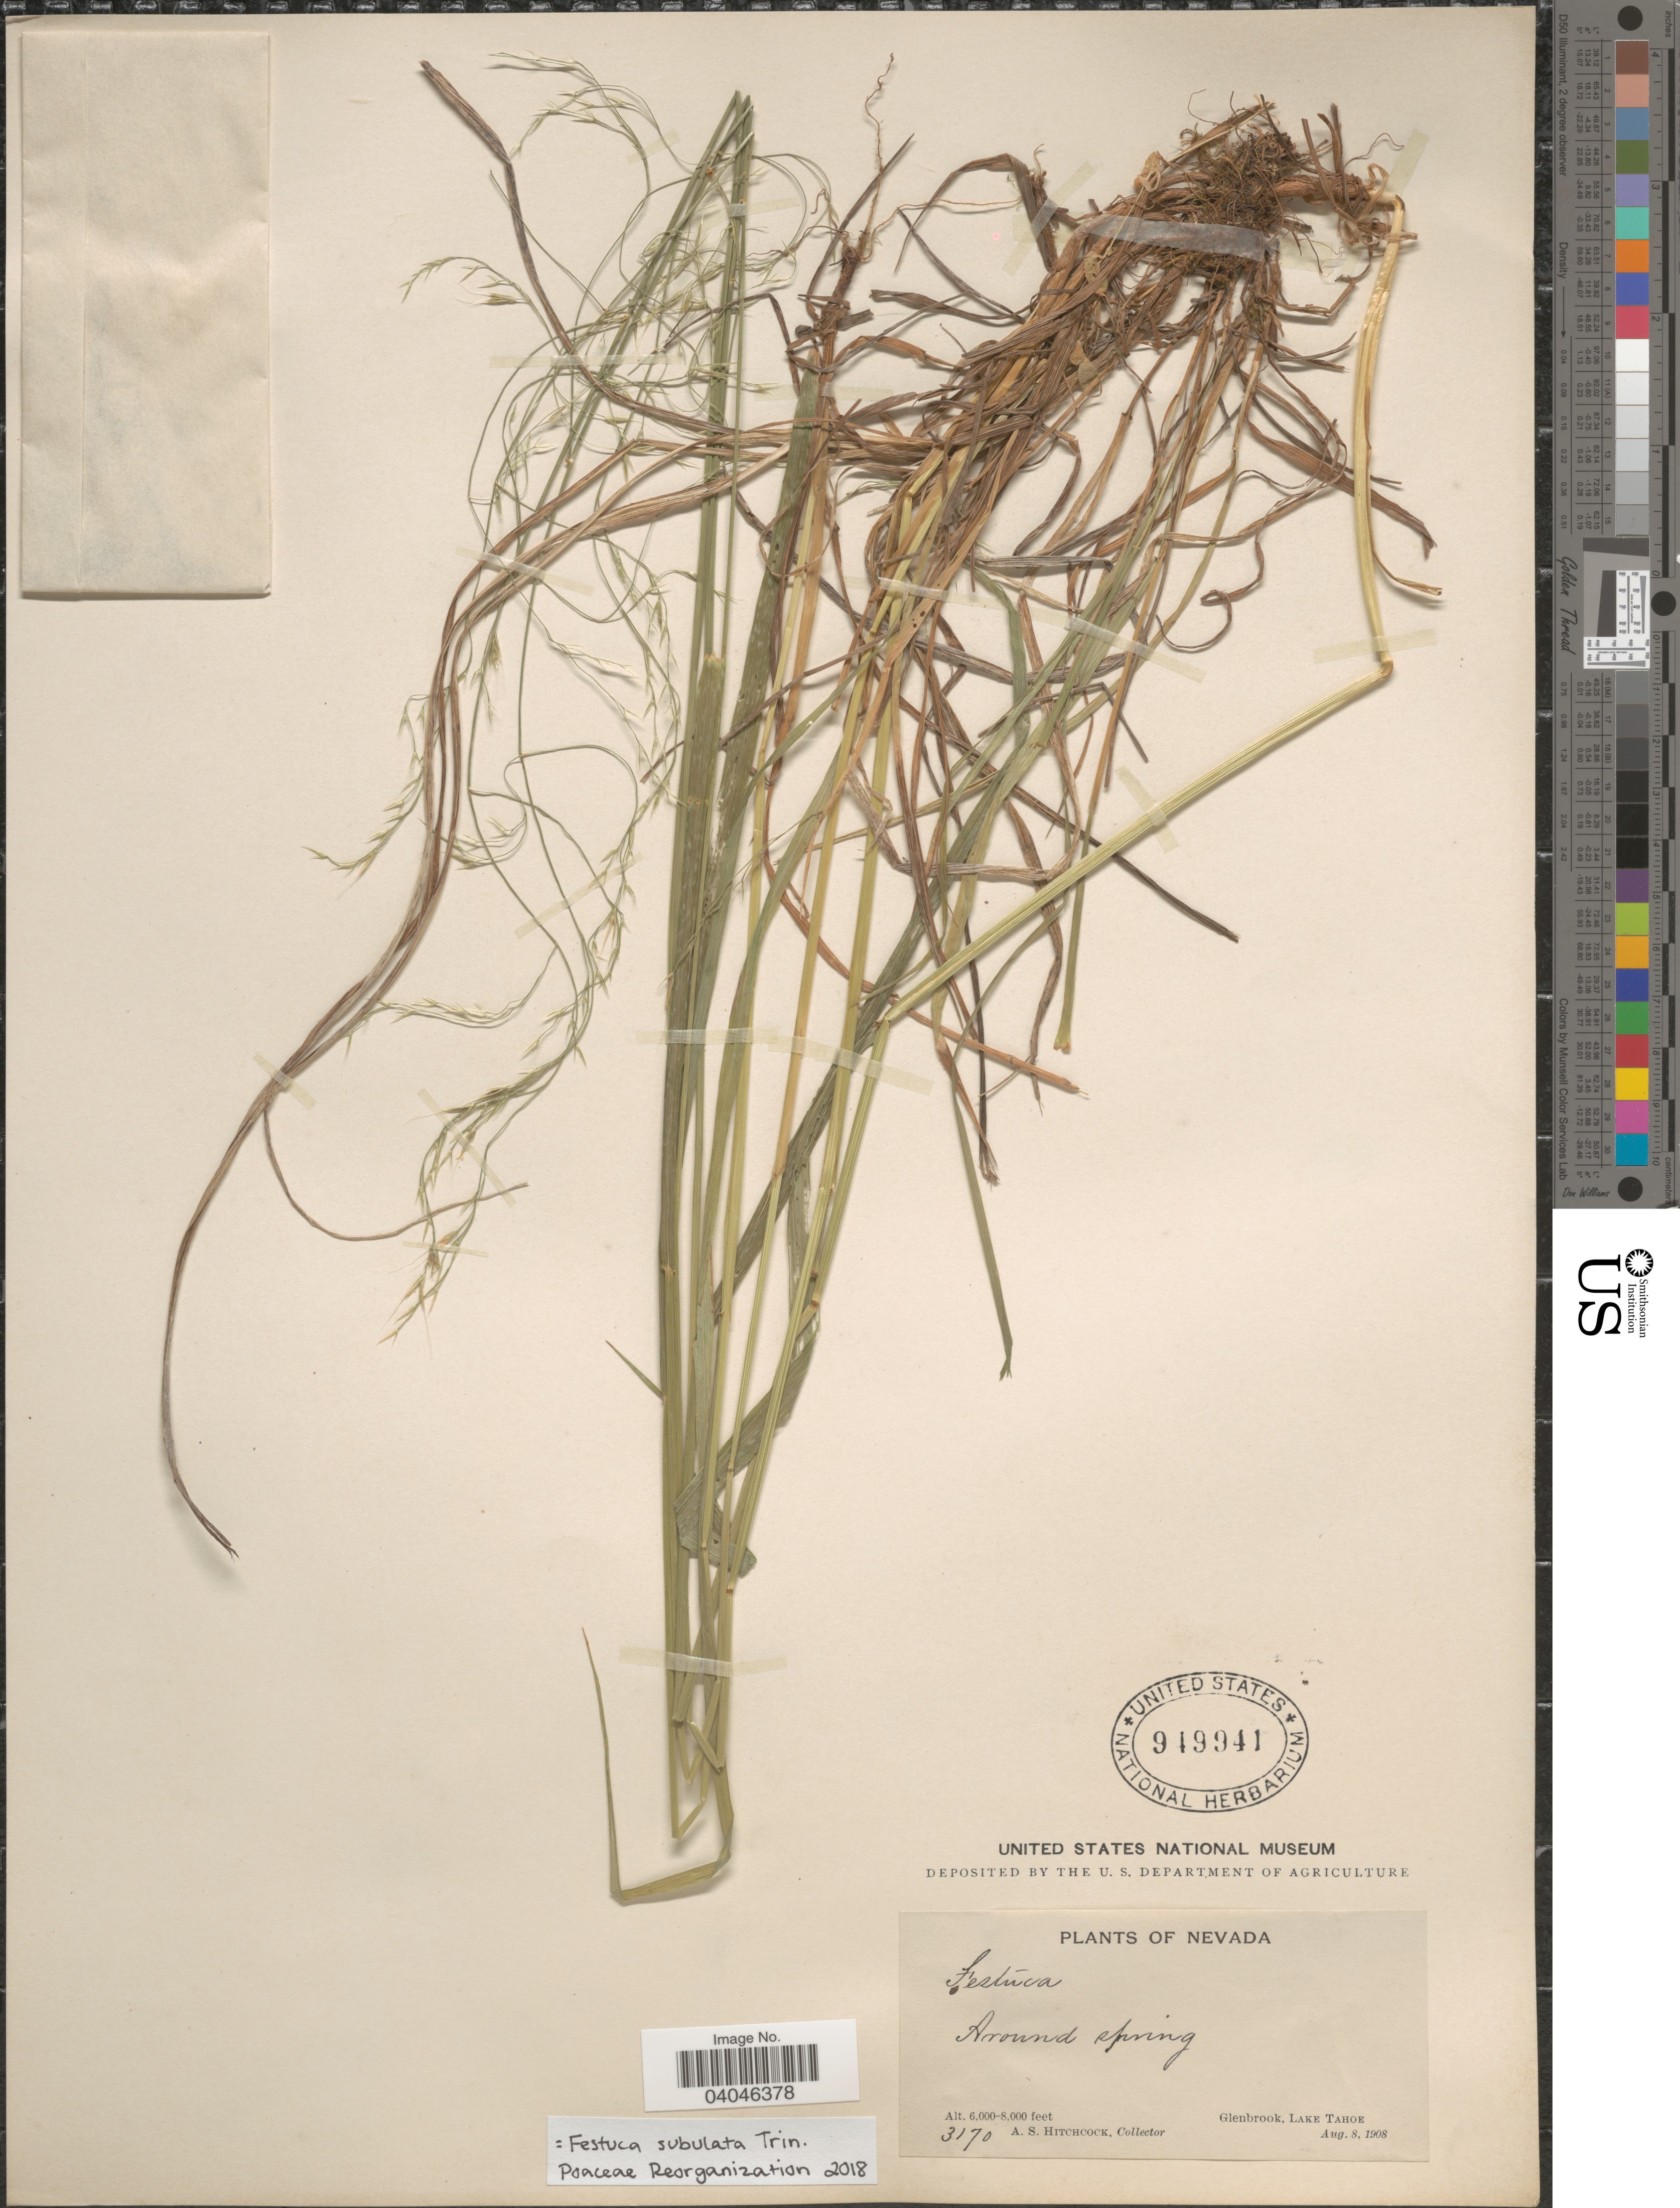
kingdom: Plantae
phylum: Tracheophyta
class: Liliopsida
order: Poales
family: Poaceae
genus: Festuca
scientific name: Festuca subulata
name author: Trin.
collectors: A. S. Hitchcock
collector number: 3170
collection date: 1908-08-08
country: United States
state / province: Nevada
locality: Glenbrook, Lake Tahoe.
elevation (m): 1829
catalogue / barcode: US 949941